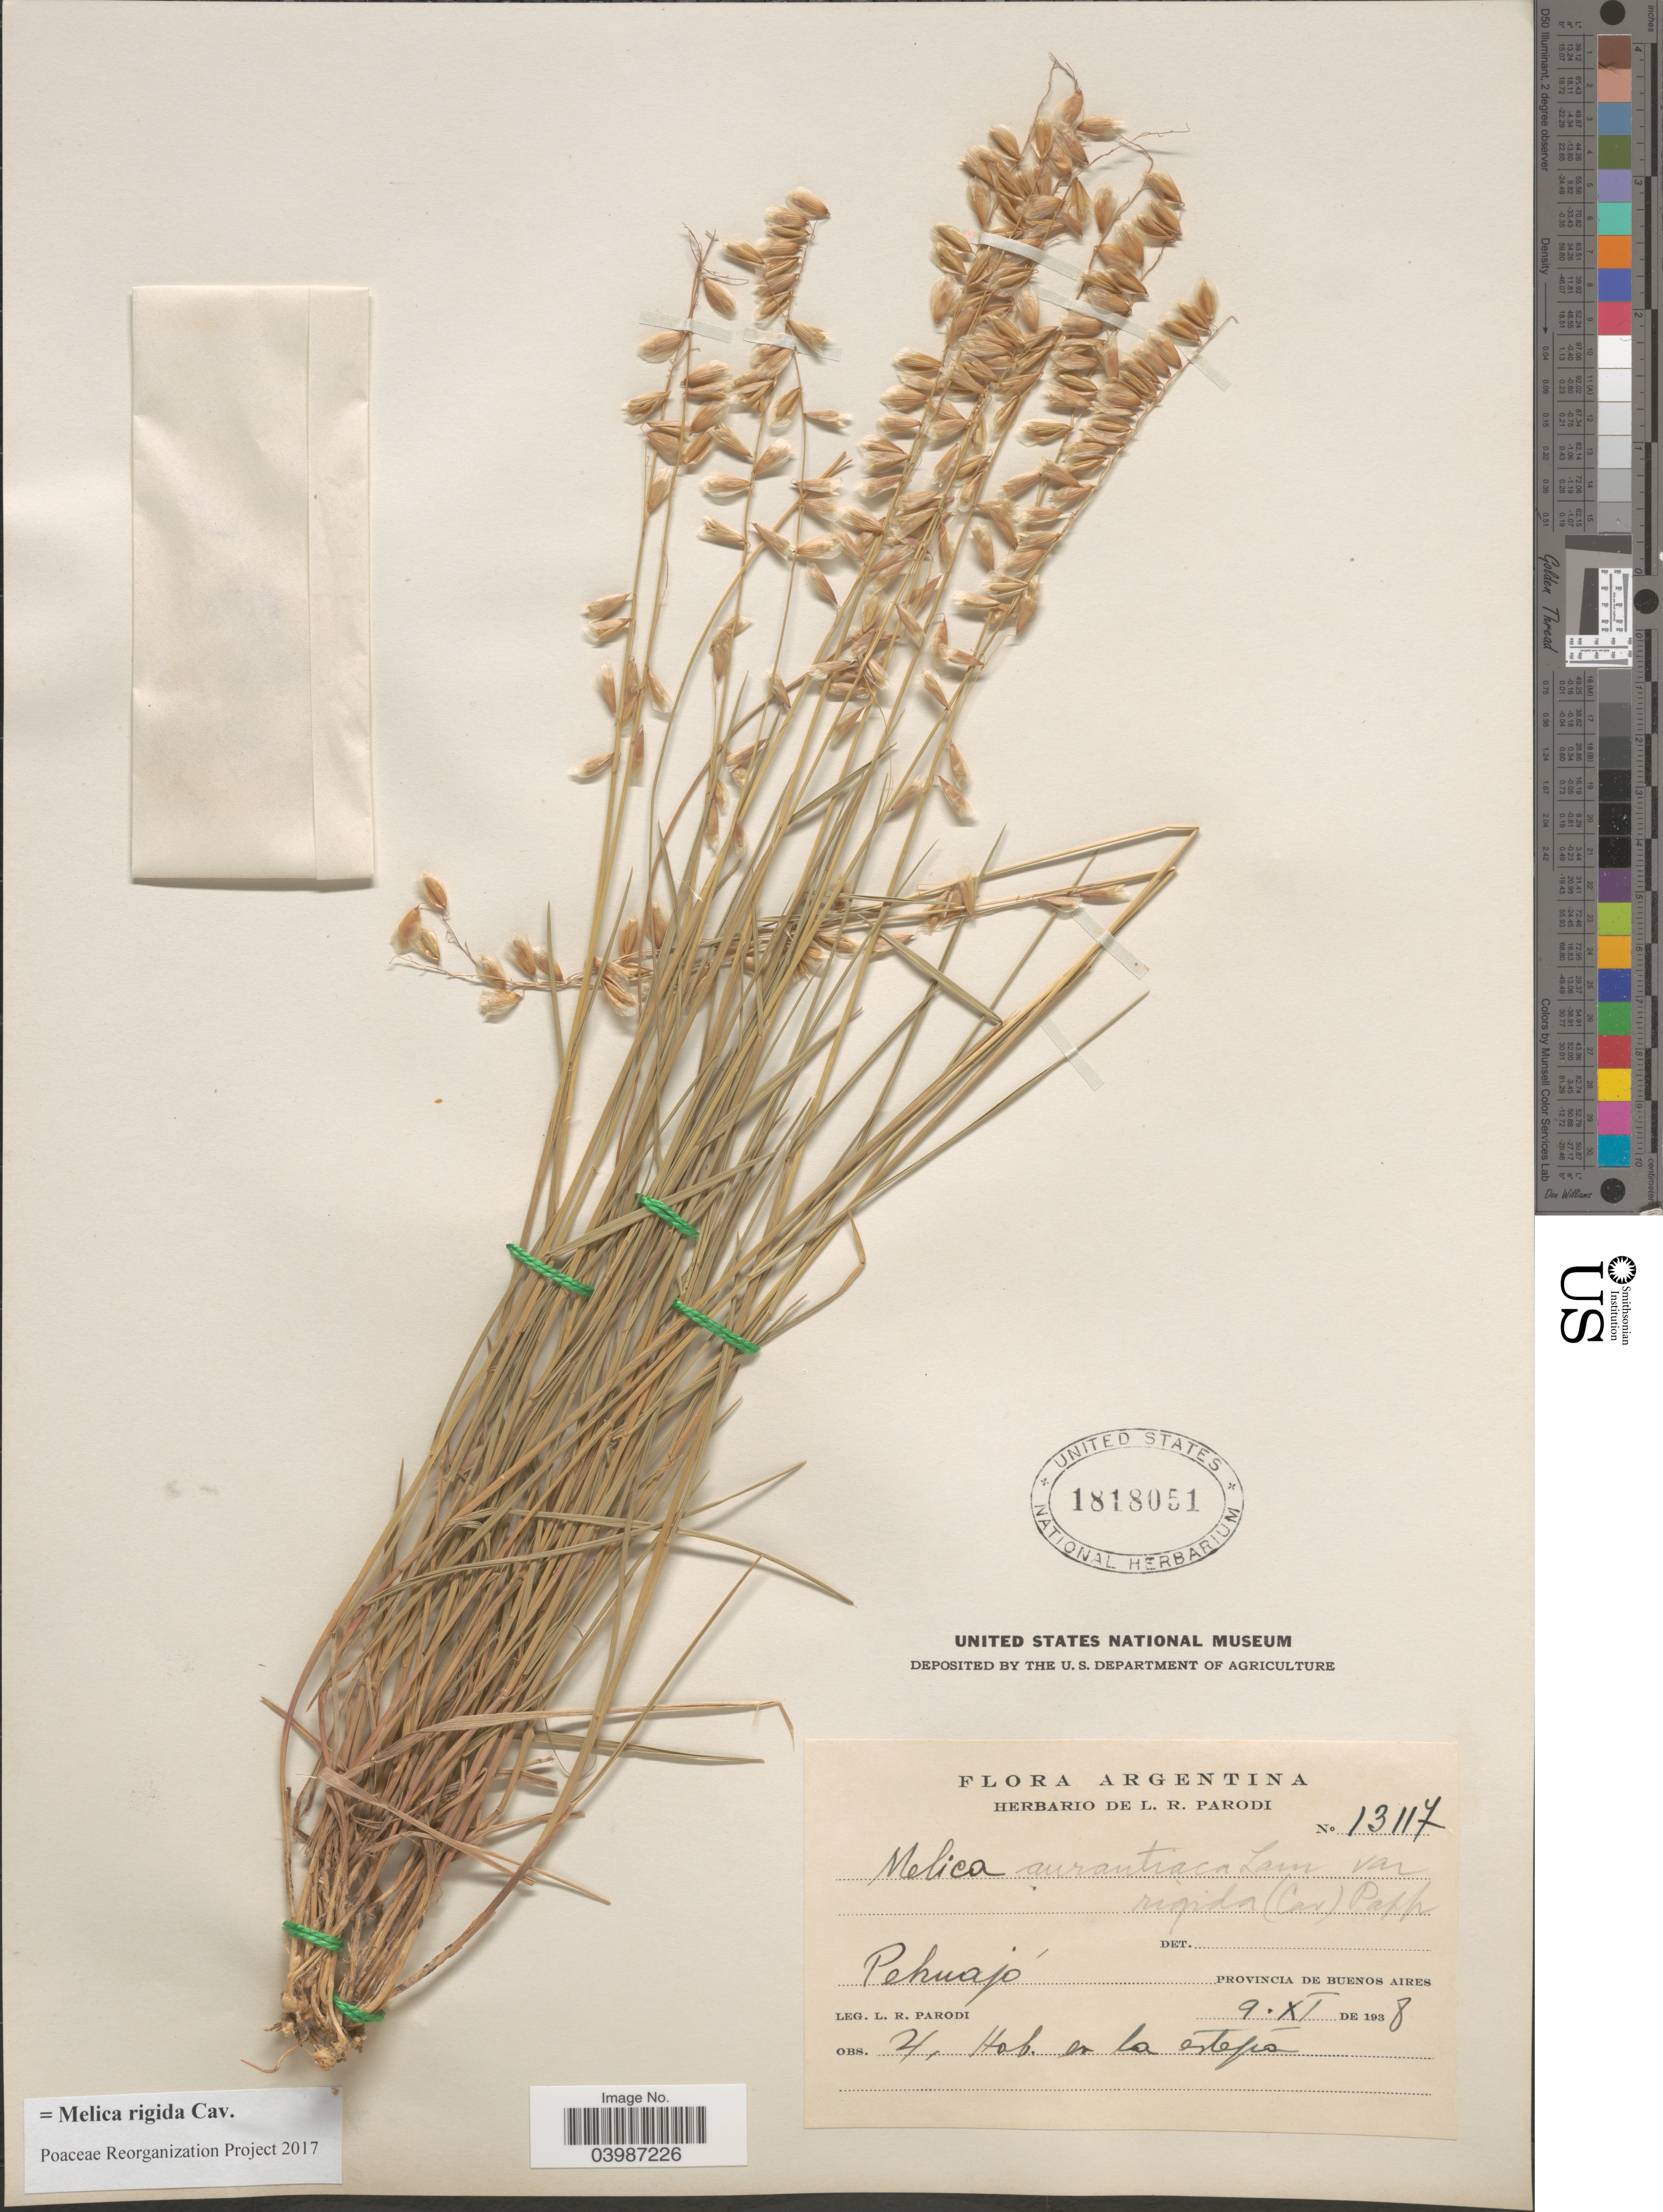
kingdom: Plantae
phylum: Tracheophyta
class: Liliopsida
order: Poales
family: Poaceae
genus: Melica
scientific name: Melica rigida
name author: Cav.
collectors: L. R. Parodi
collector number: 13117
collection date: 1938-11-09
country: Argentina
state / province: Buenos Aires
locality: Pehuajó.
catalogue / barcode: US 1818051